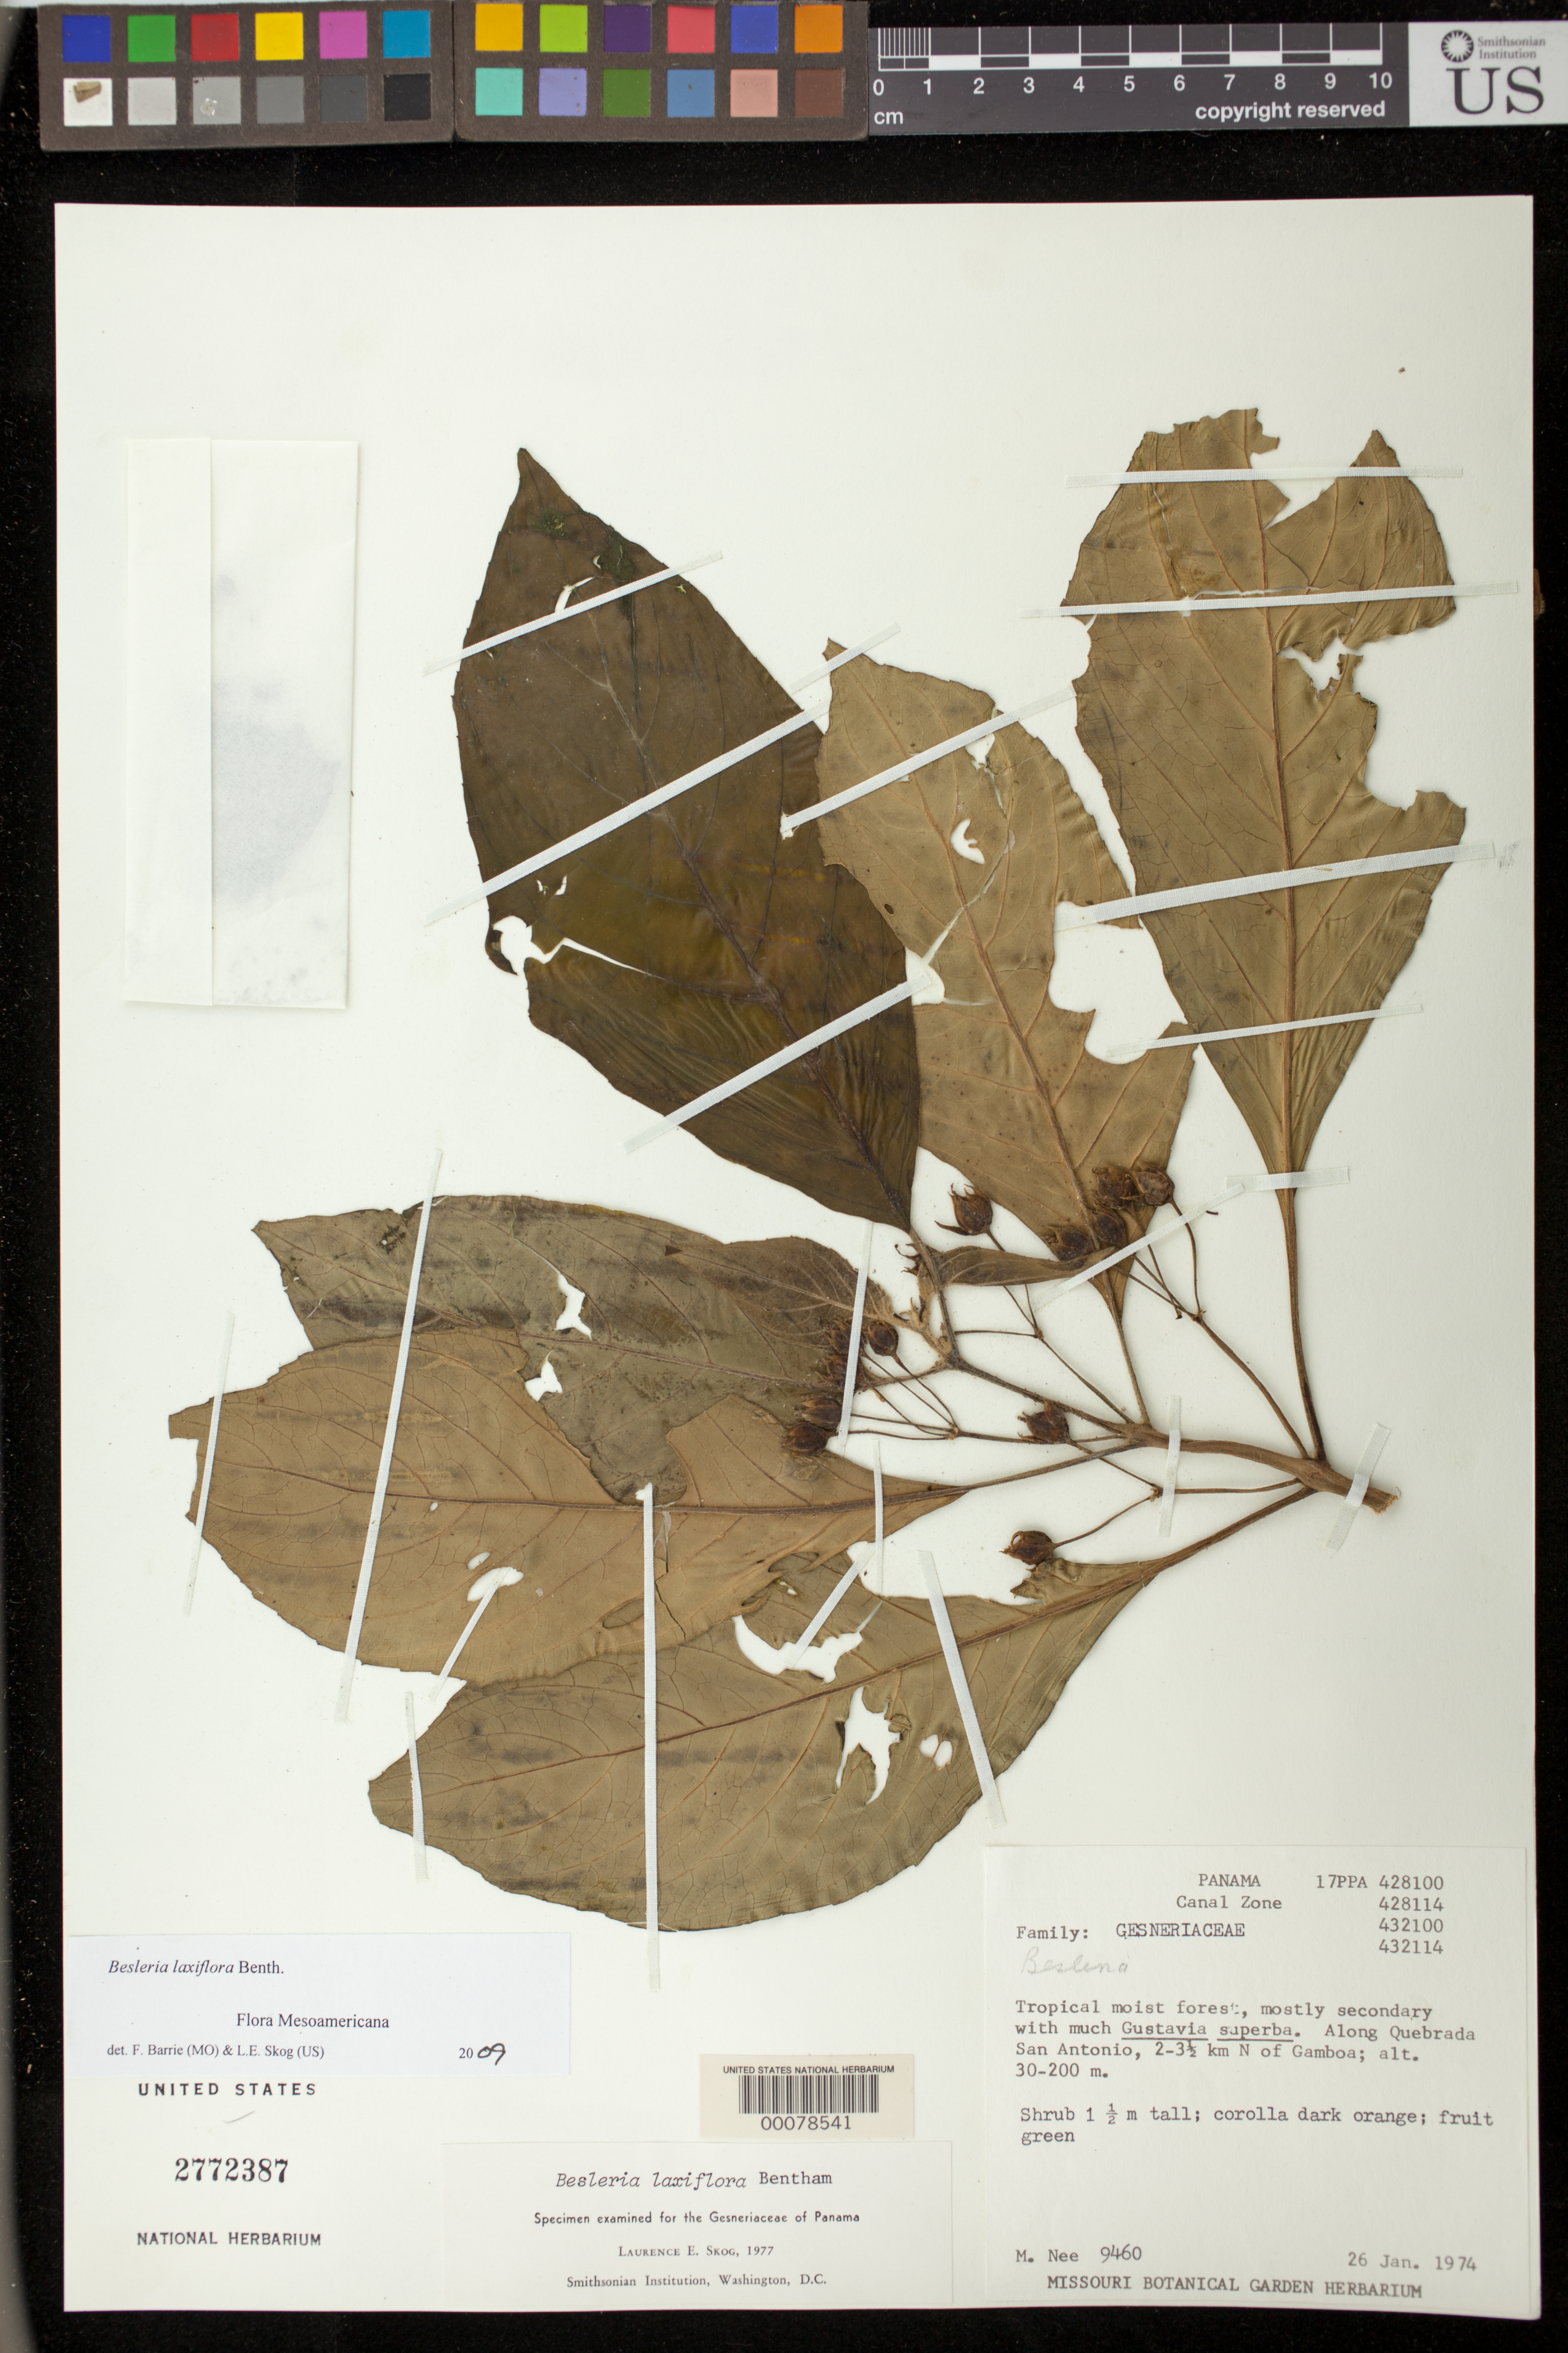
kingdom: Plantae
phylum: Tracheophyta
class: Magnoliopsida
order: Lamiales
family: Gesneriaceae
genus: Besleria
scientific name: Besleria laxiflora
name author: Benth.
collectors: M. Nee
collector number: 9460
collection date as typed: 26 Jan 1974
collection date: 1974-01-26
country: Panama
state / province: Colón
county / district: Canal Zone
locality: Along Quebrada San Antonio, 2-3 1/2 km N of Gamboa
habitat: Tropical moist forest, with much gustavia superba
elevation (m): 30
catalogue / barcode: US 2772387